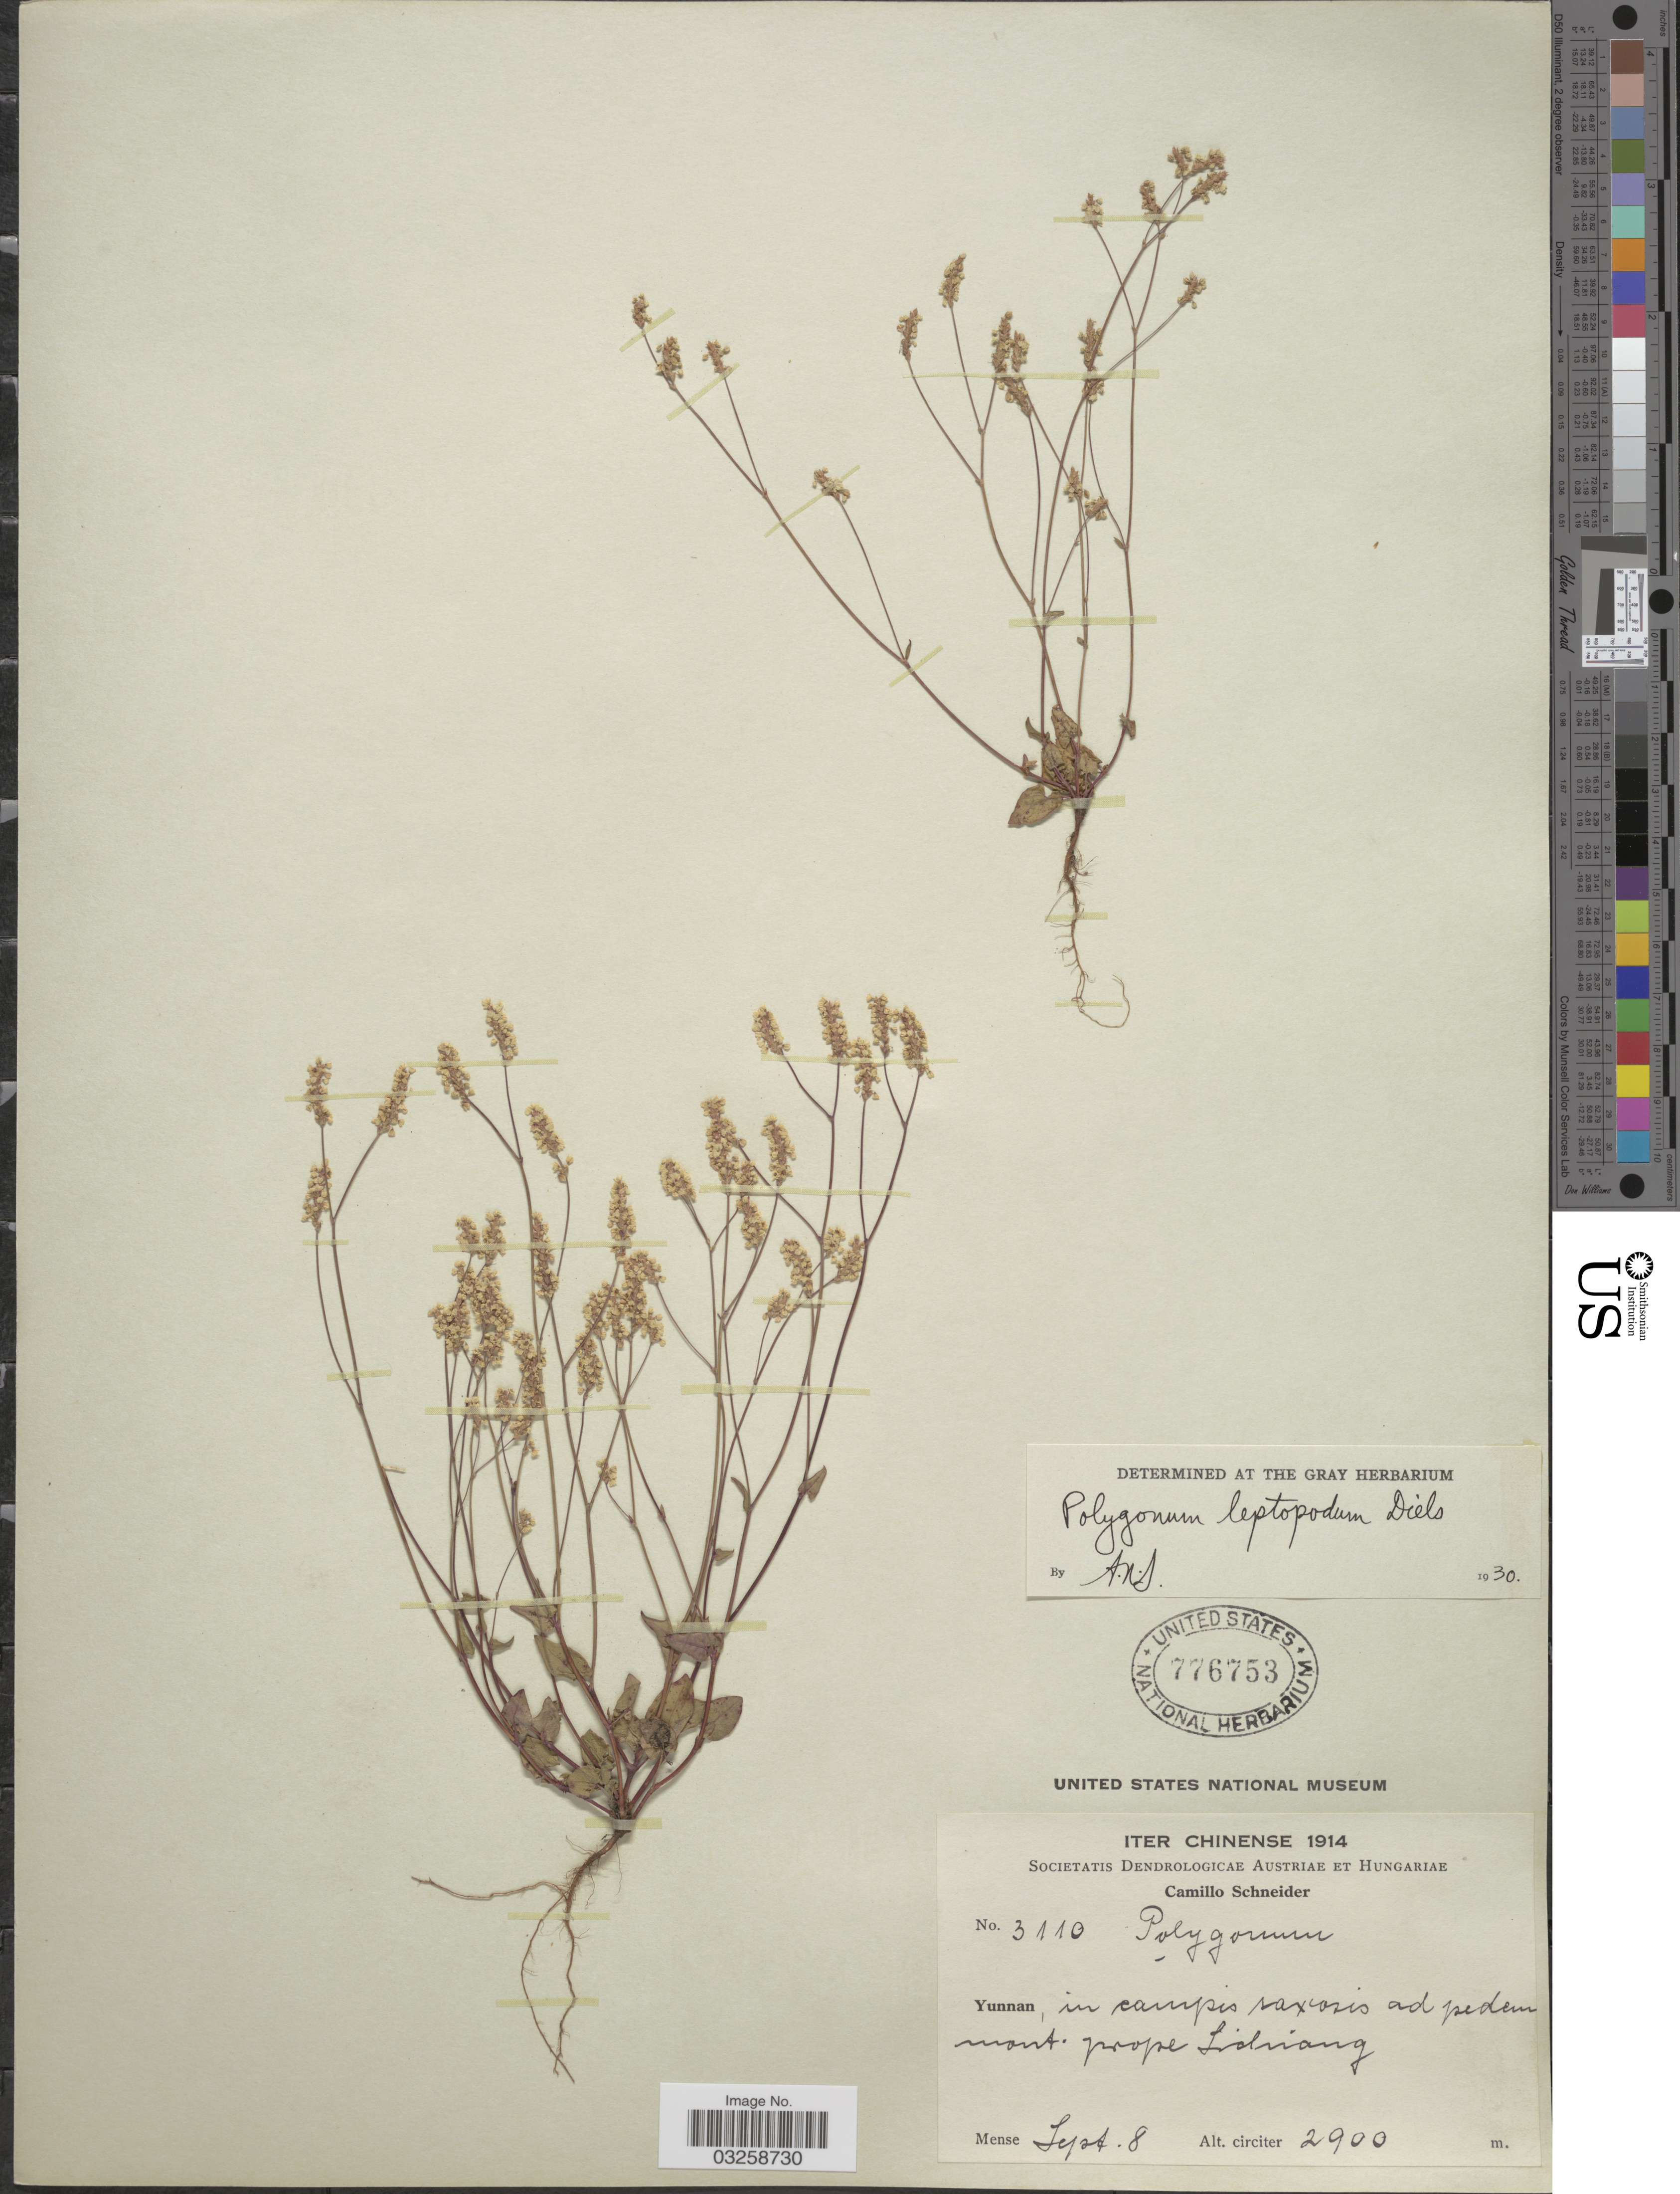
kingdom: Plantae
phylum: Tracheophyta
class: Magnoliopsida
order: Caryophyllales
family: Polygonaceae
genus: Polygonum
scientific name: Polygonum leptopodum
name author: Diels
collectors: C. K. Schneider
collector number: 3110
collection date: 1914-09-08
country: China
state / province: Yunnan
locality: Yunnan, in campis saxosis ad pedem mont. prope Lichiang.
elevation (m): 2900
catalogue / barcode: US 776753